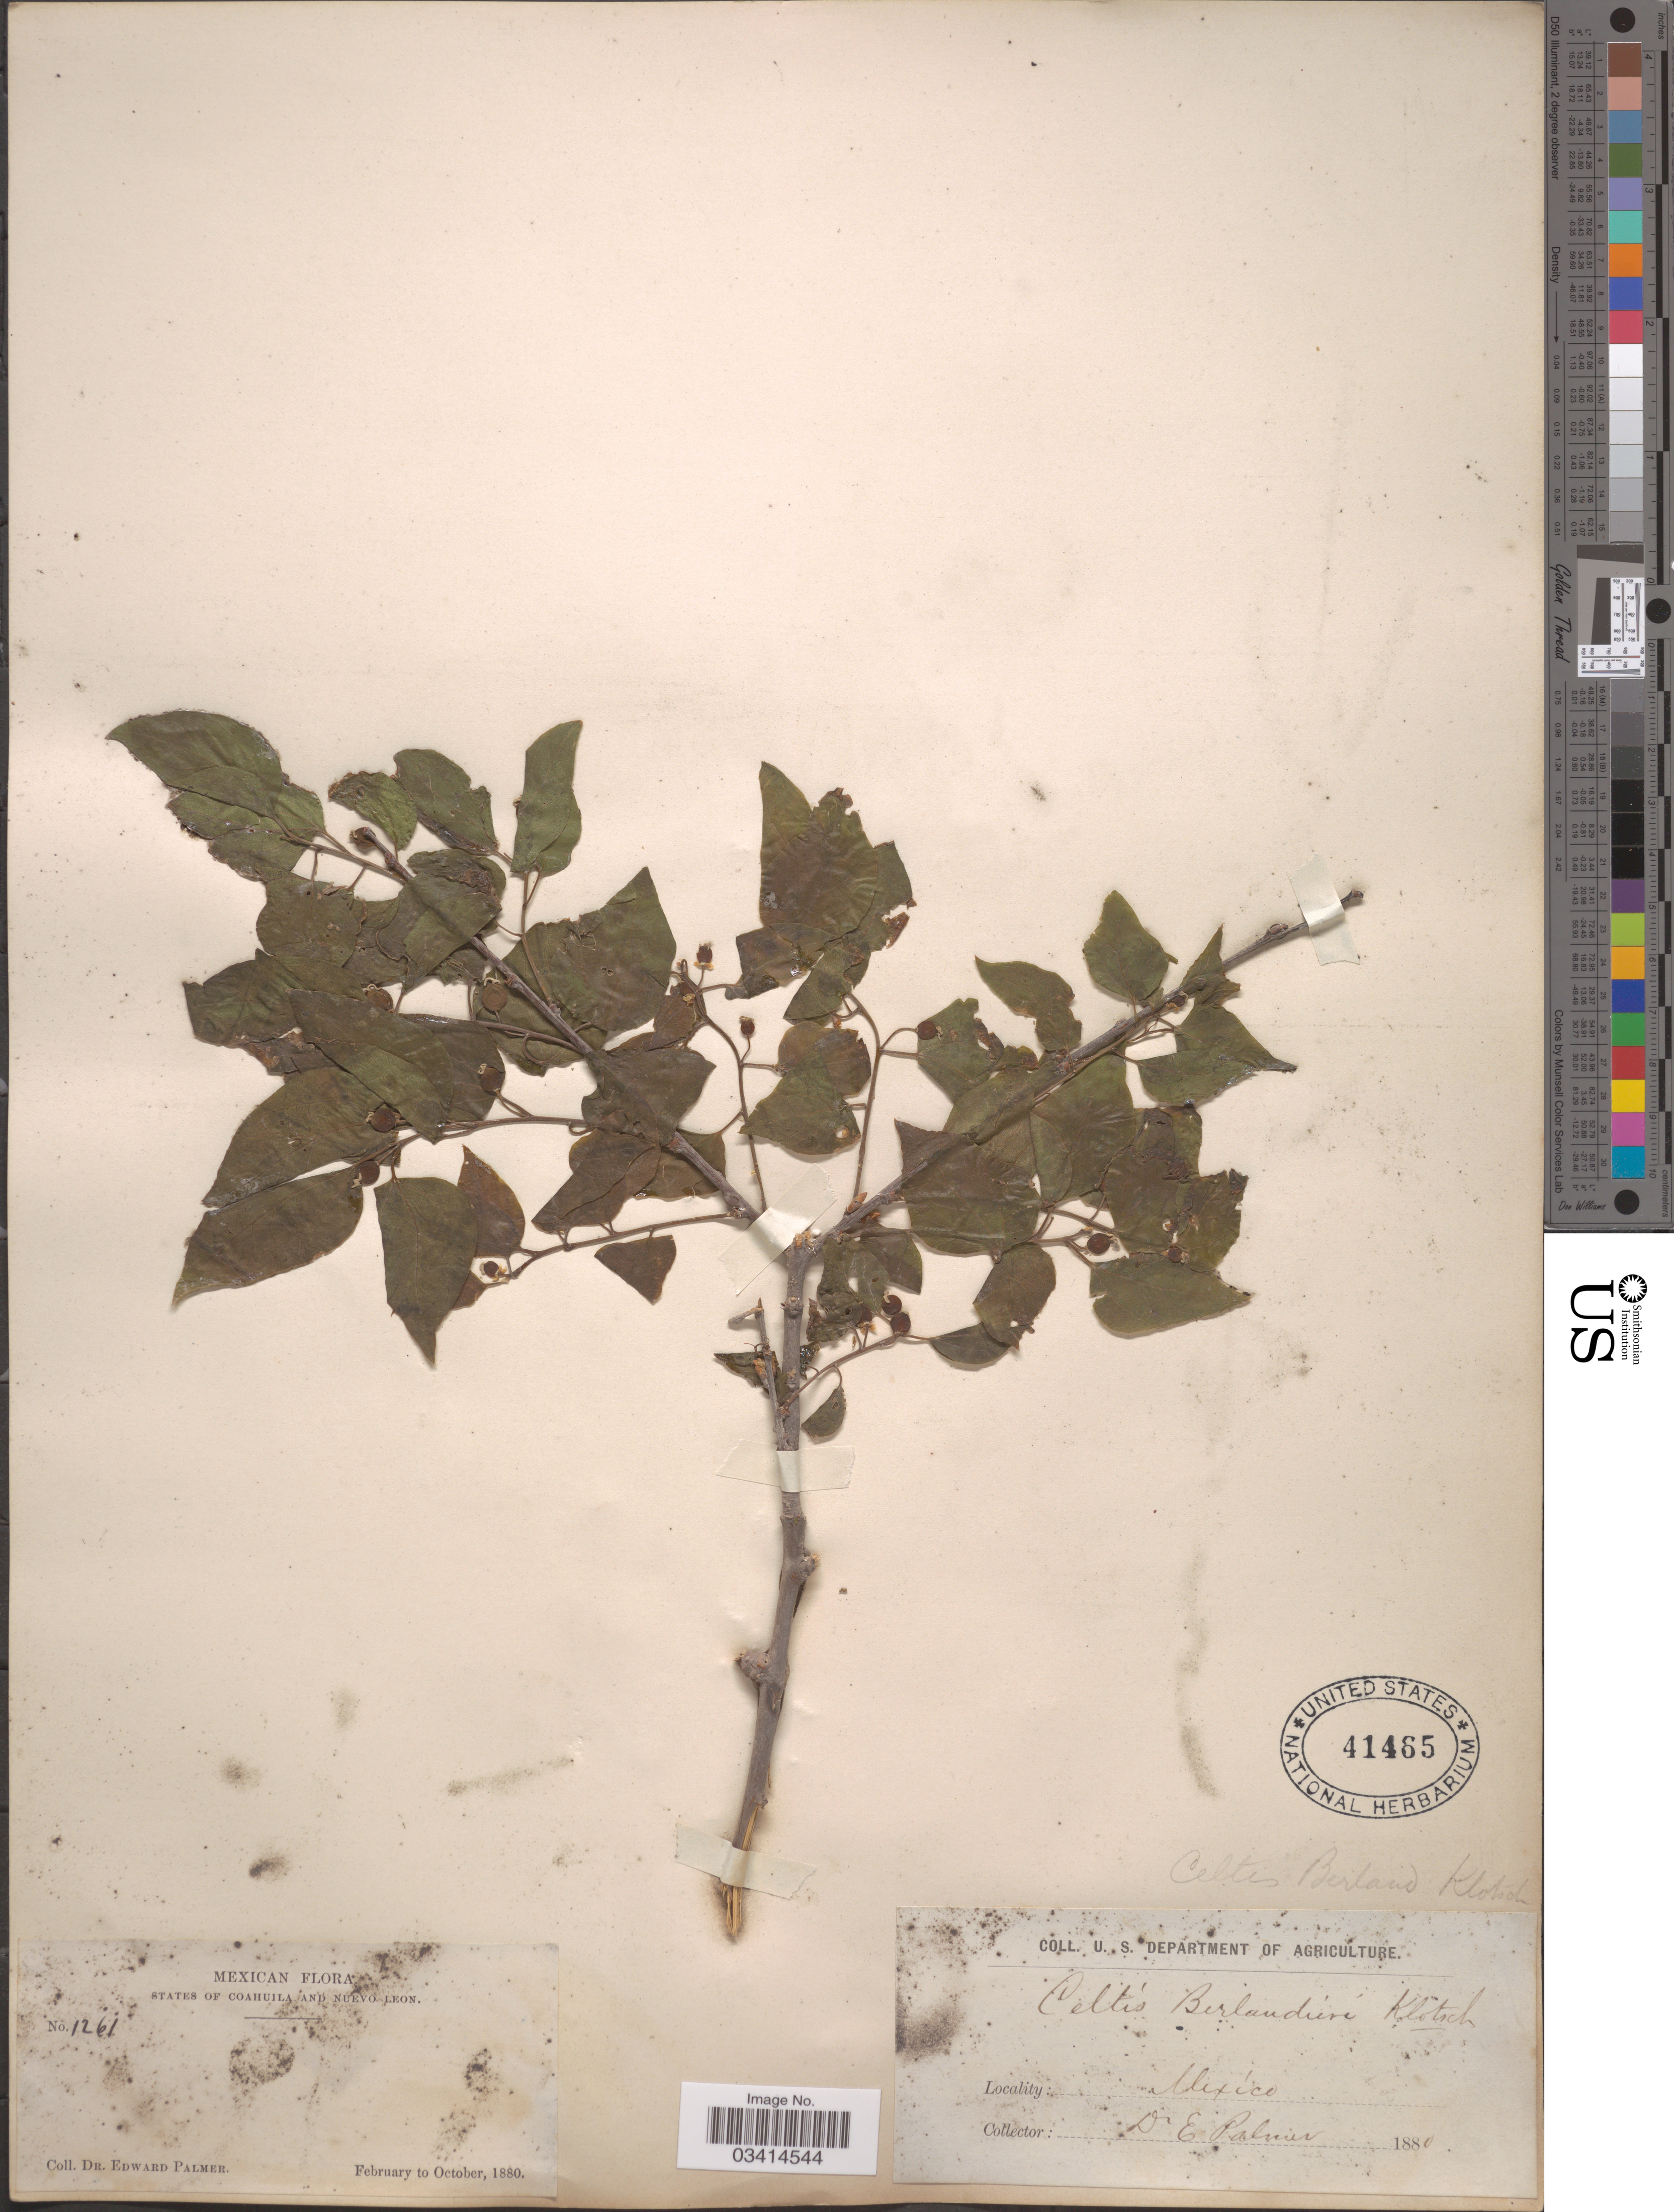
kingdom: Plantae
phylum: Tracheophyta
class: Magnoliopsida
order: Rosales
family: Cannabaceae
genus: Celtis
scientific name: Celtis laevigata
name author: Willd.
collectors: E. Palmer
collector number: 1261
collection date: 1880-02/1880-10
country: Mexico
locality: States of Coahuila and Nuevo Leon.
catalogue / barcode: US 41465